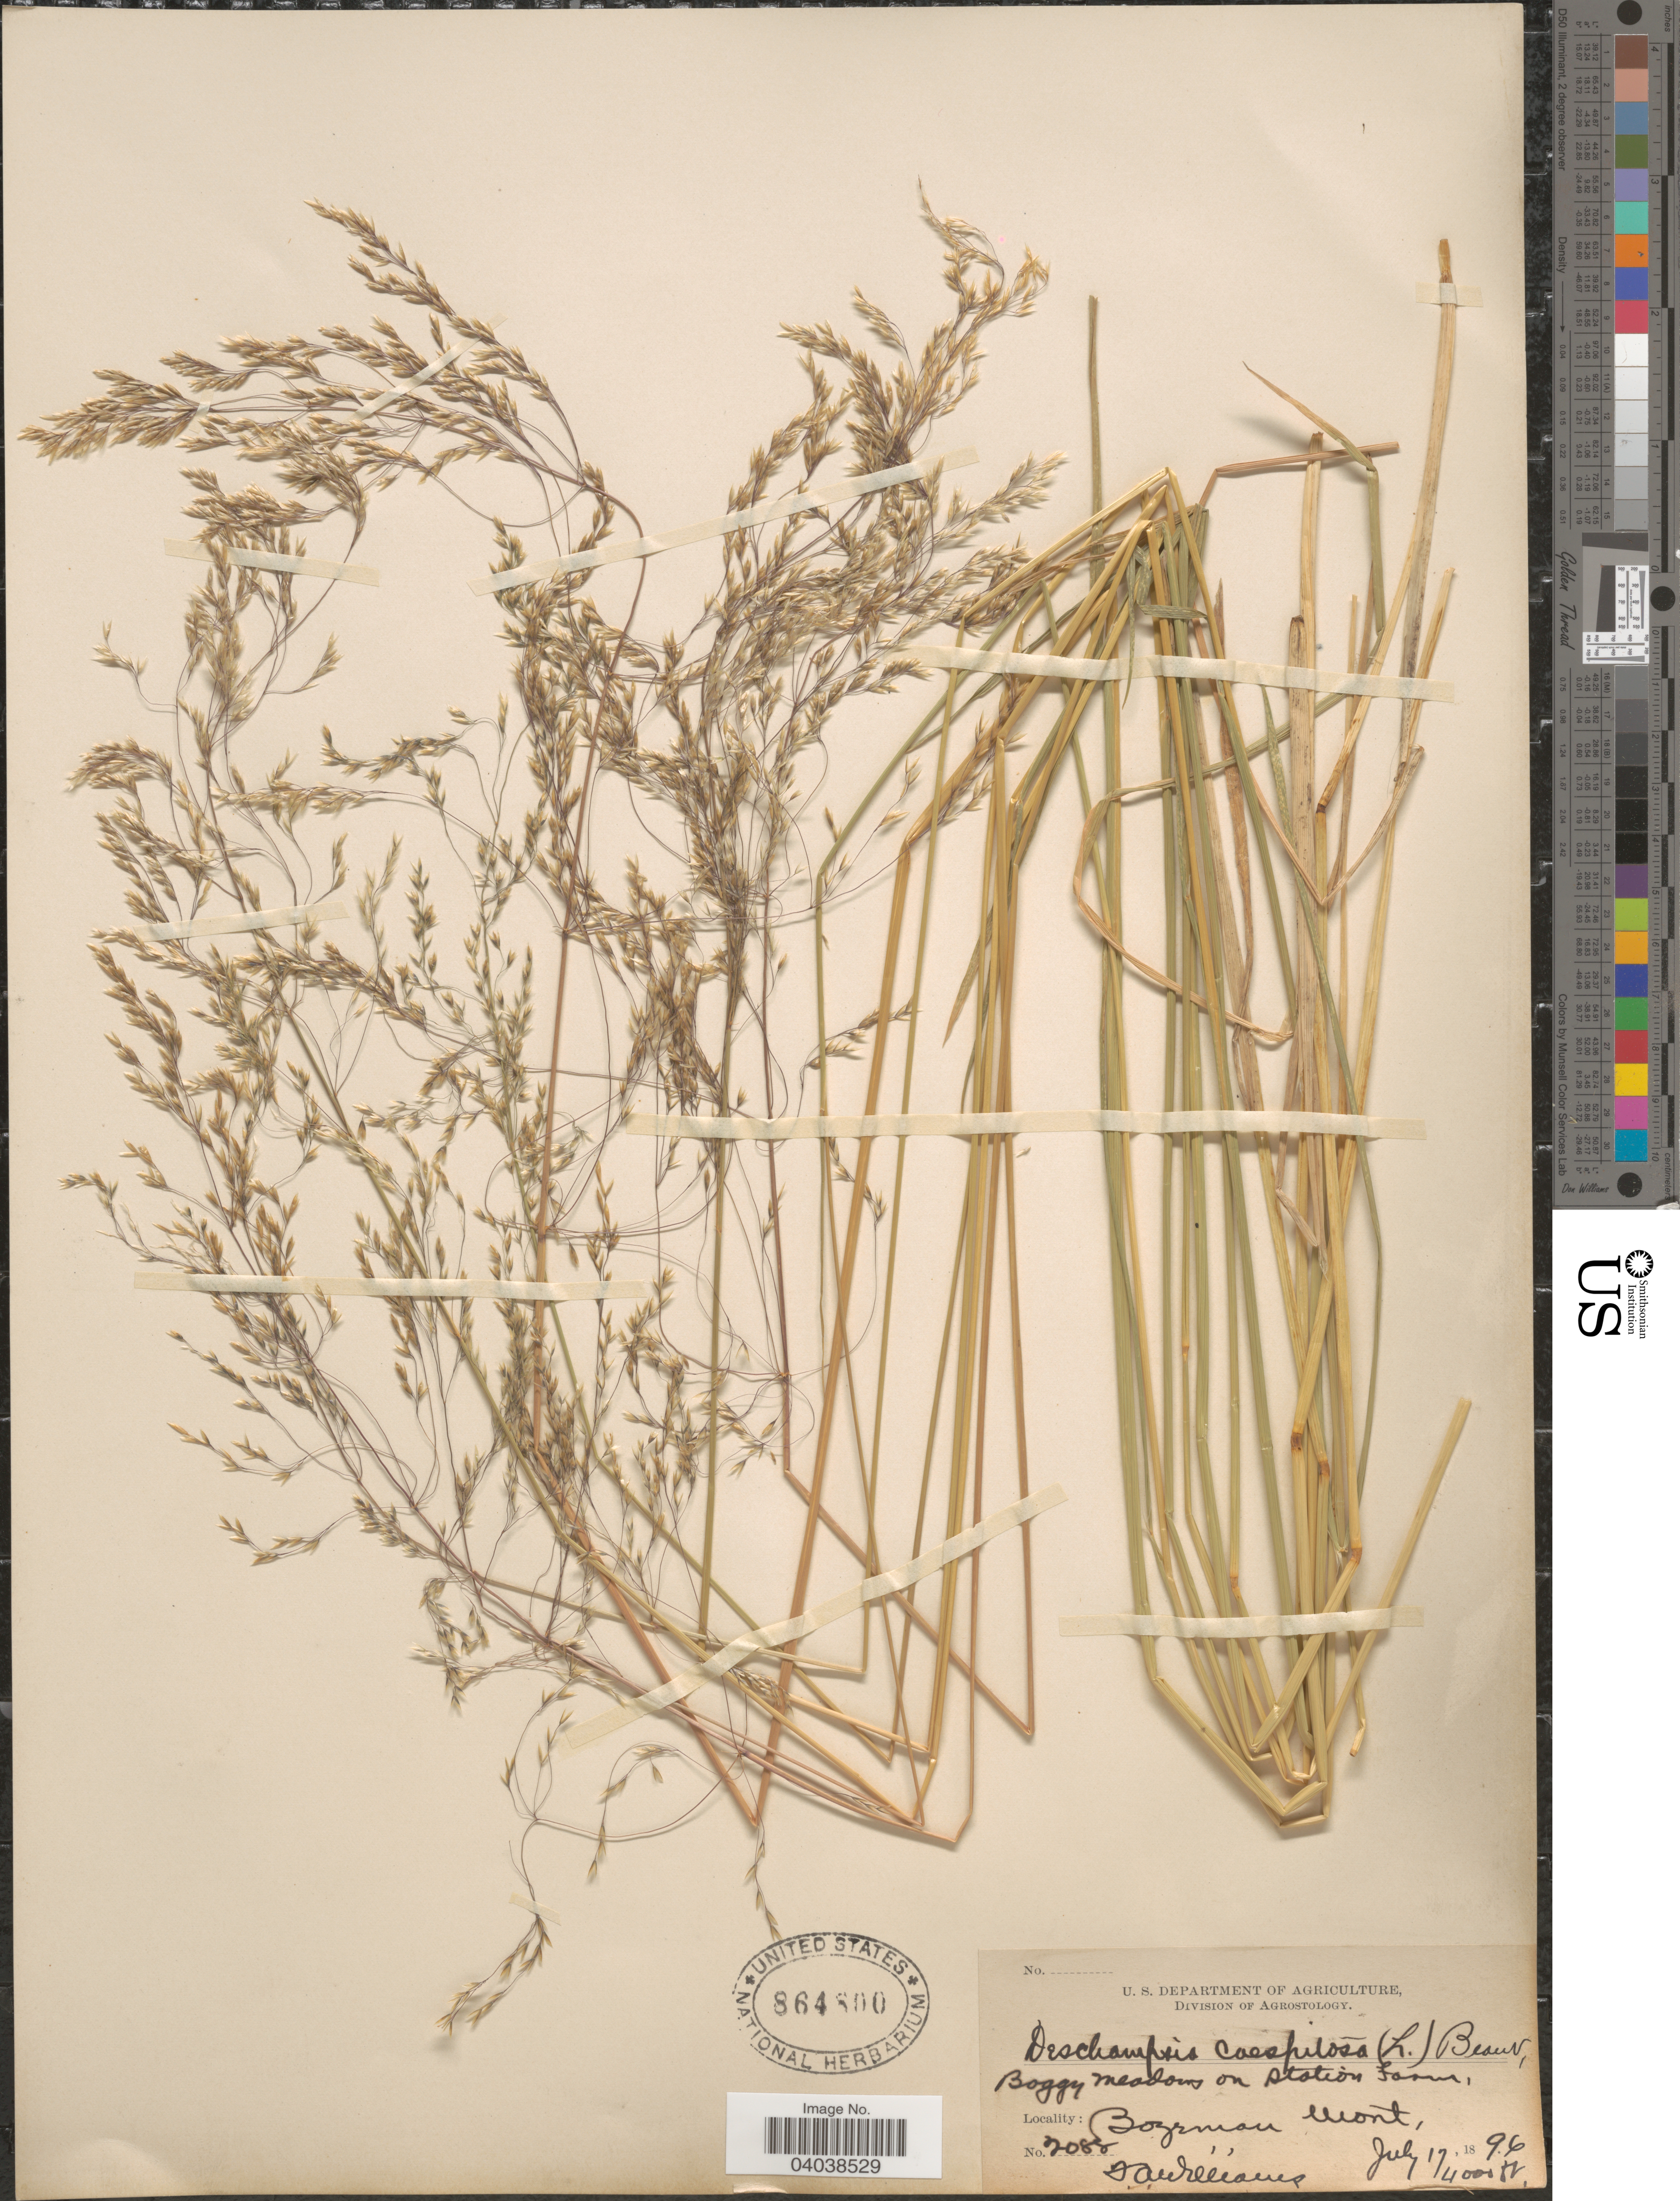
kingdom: Plantae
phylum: Tracheophyta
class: Liliopsida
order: Poales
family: Poaceae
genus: Deschampsia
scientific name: Deschampsia cespitosa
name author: (L.) P. Beauv.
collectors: T. Williams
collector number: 2088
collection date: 1896-07-17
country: United States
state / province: Montana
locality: Bozeman.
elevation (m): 1219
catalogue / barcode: US 864800